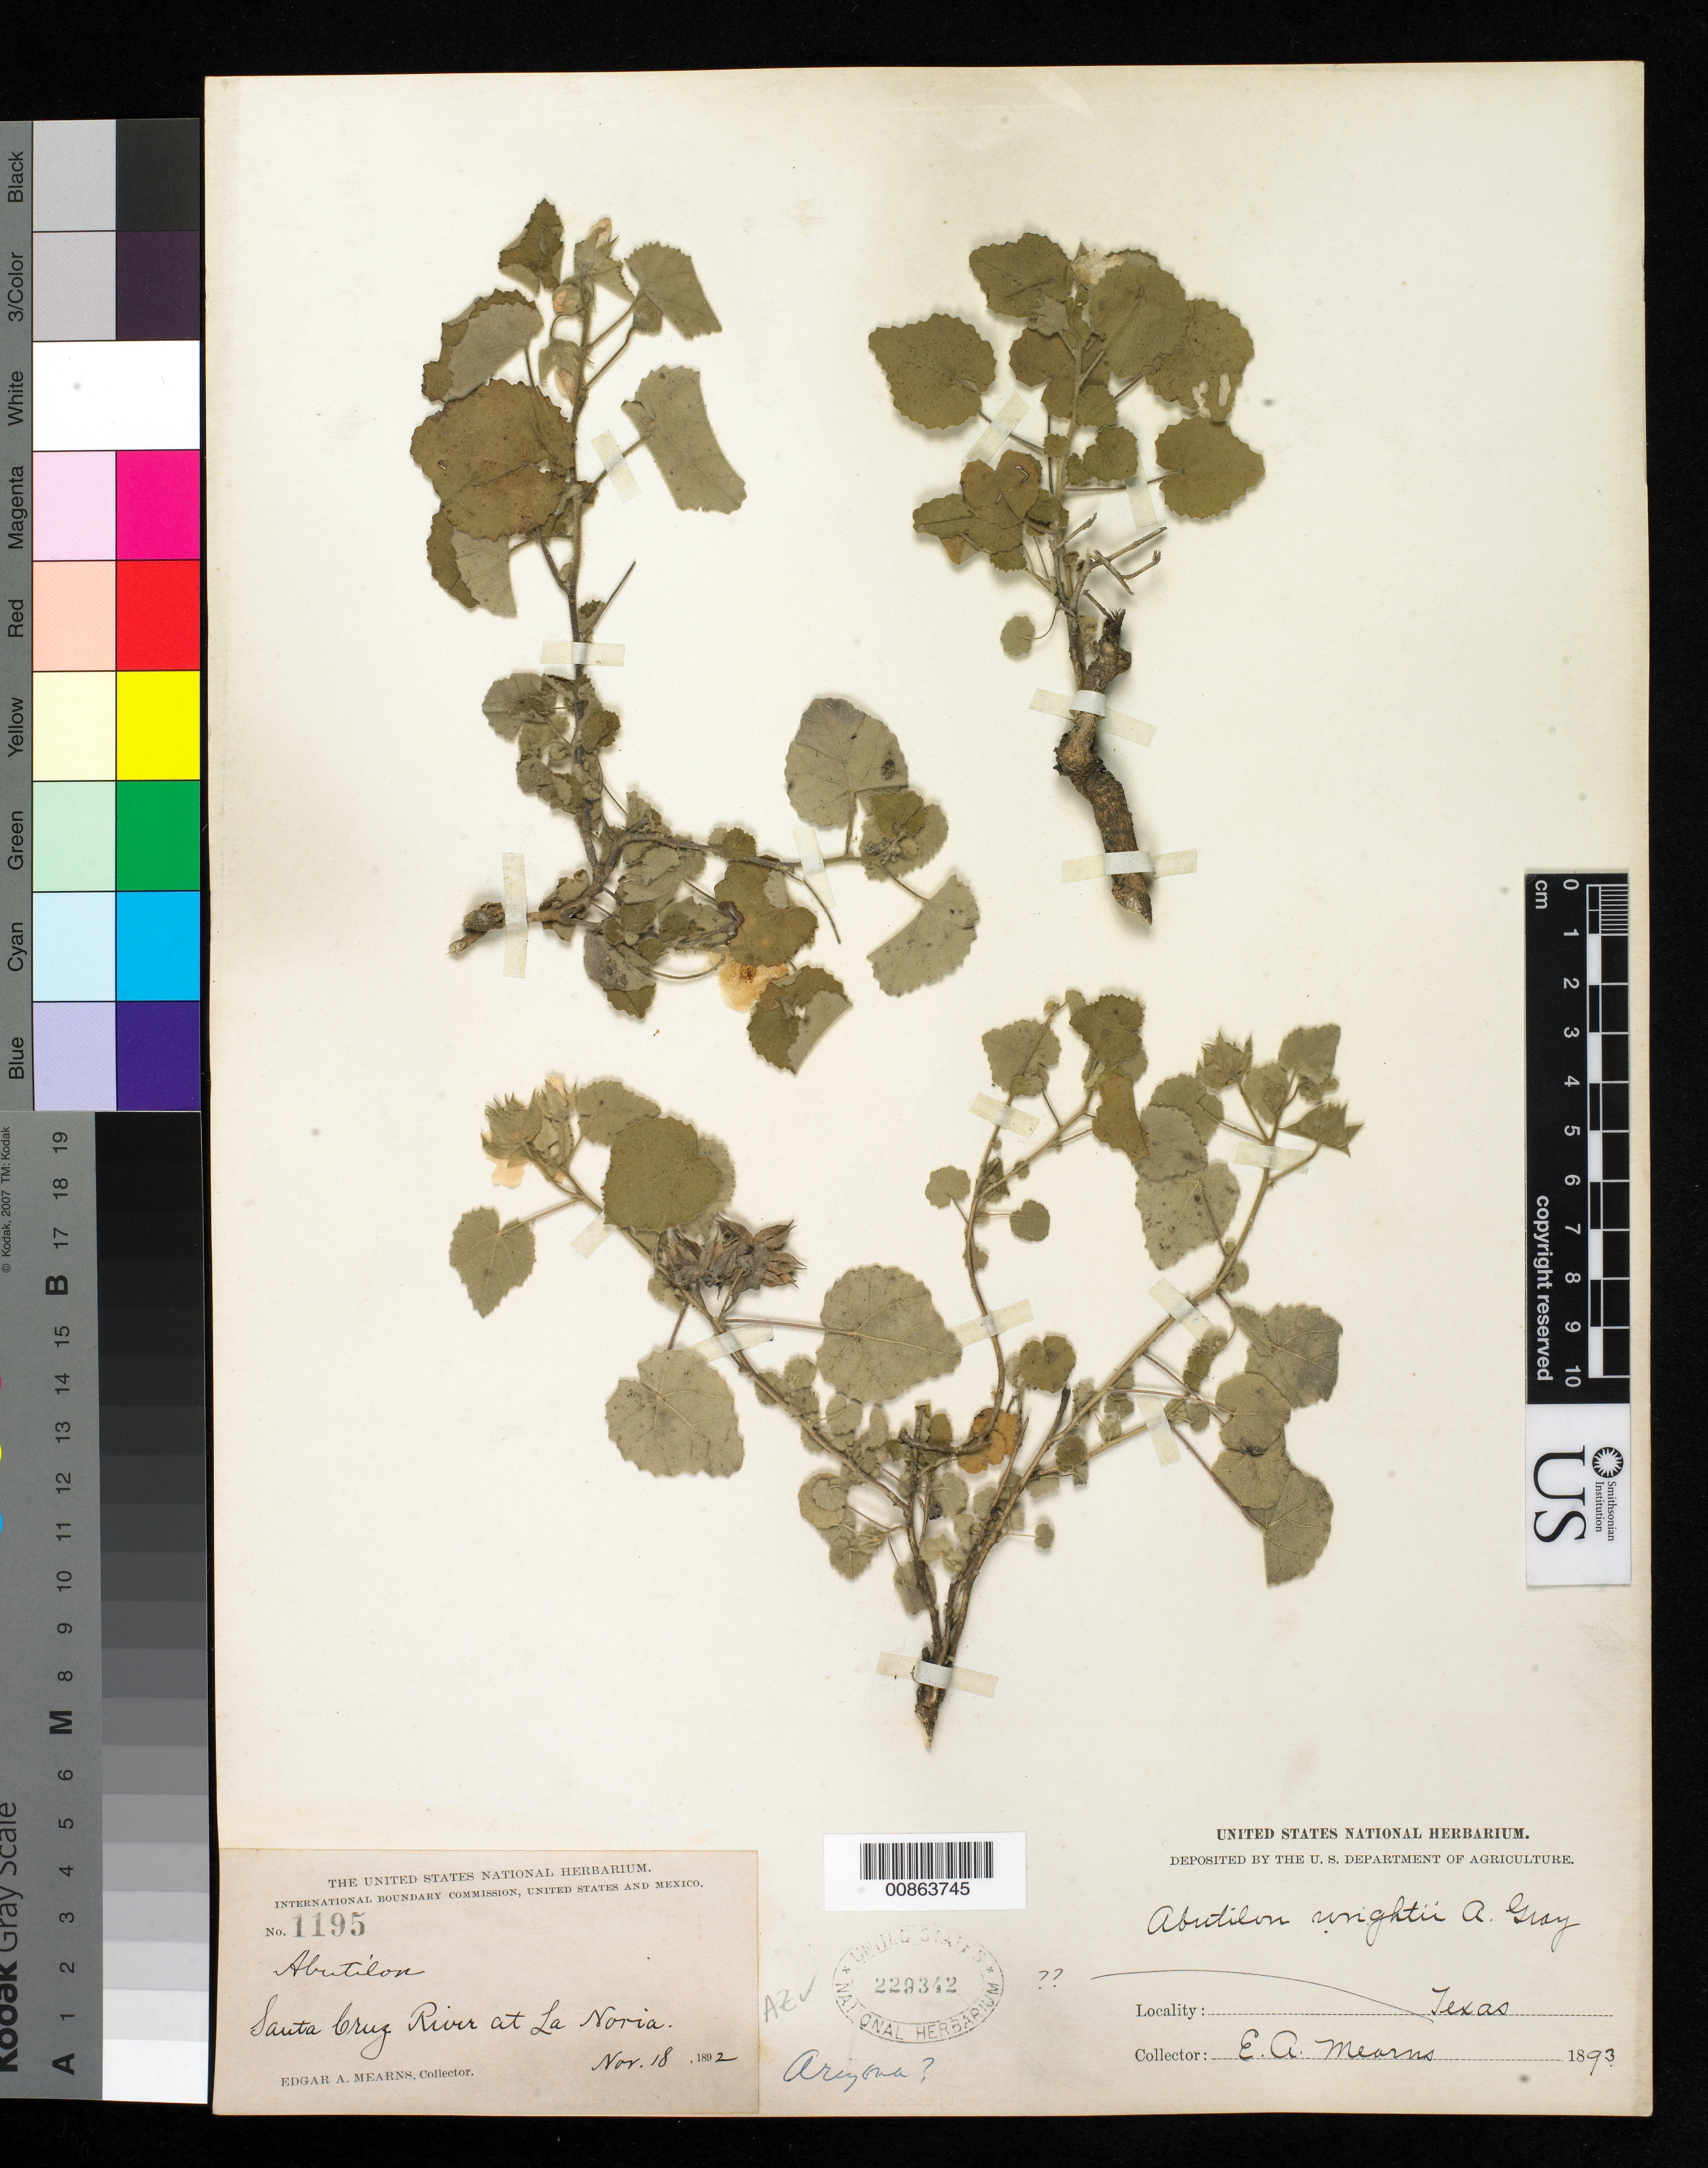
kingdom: Plantae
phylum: Tracheophyta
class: Magnoliopsida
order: Malvales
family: Malvaceae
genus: Abutilon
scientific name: Abutilon wrightii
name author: A. Gray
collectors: E. A. Mearns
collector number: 1195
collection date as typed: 18 Nov 1892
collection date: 1892-11-18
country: United States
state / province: Arizona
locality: Santa Cruz River at La Noria.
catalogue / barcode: US 229342